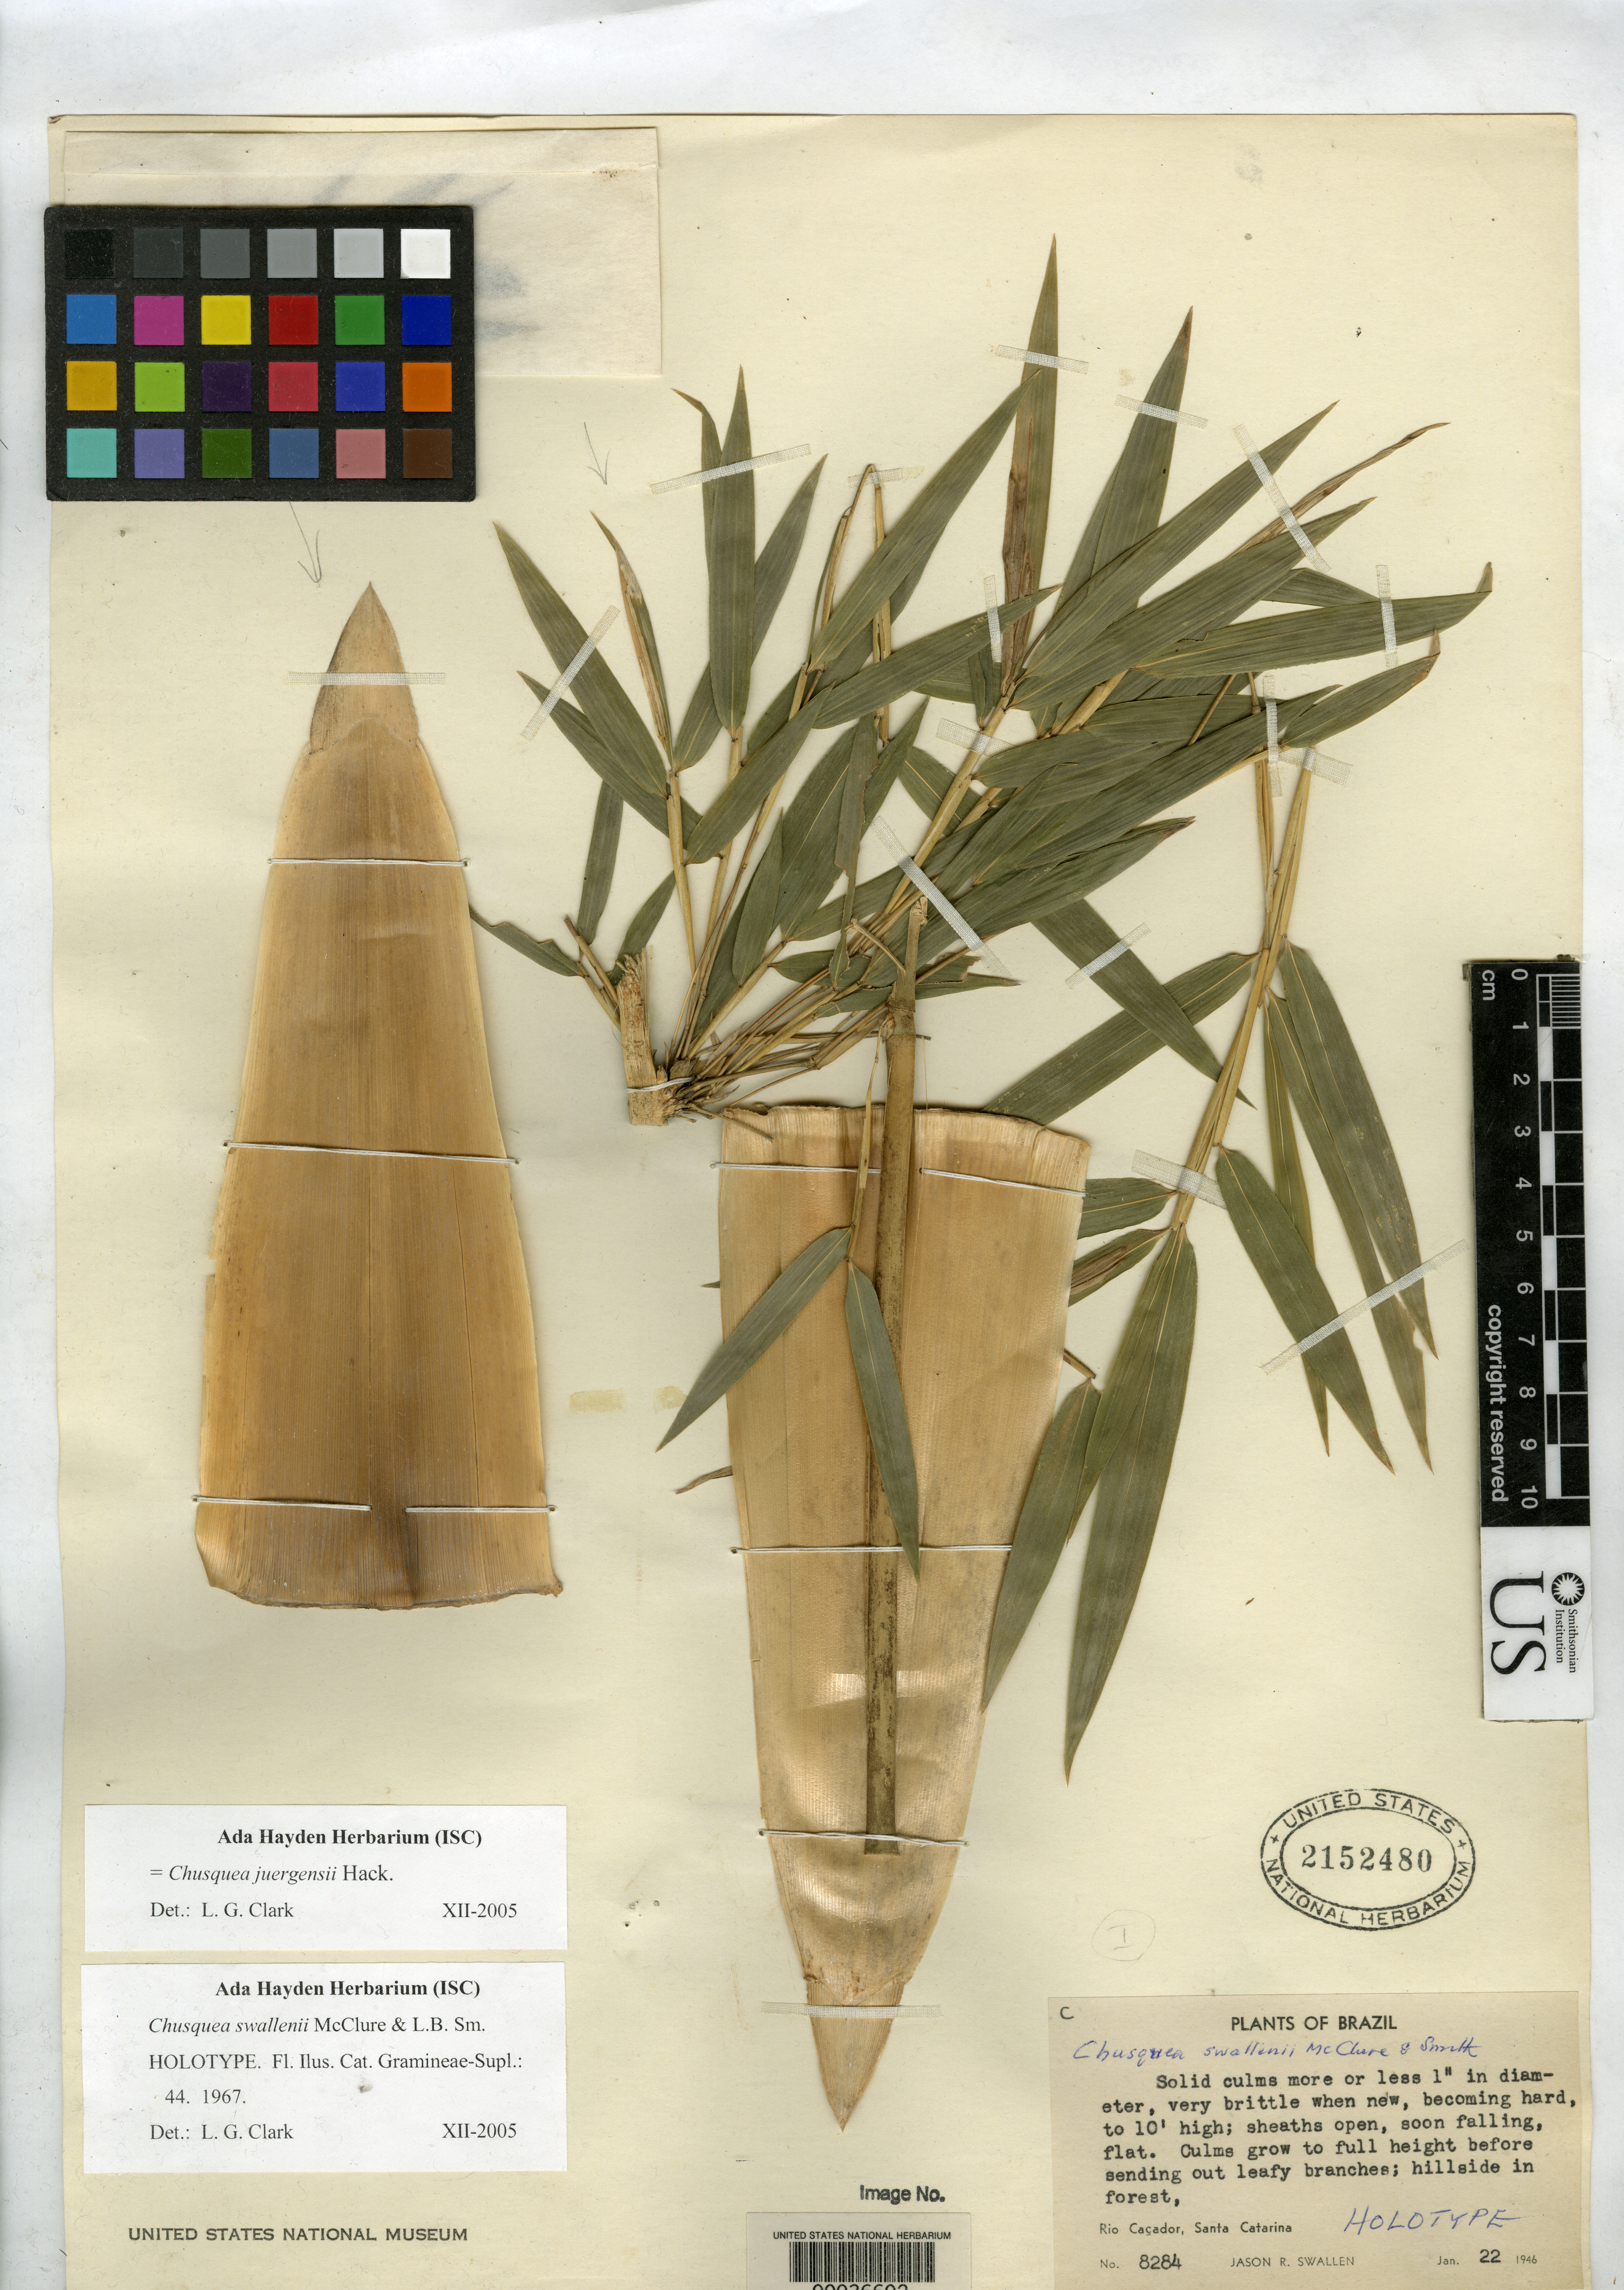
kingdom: Plantae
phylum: Tracheophyta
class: Liliopsida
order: Poales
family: Poaceae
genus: Chusquea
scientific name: Chusquea swallenii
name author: McClure & L.B. Sm.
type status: Holotype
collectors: J. R. Swallen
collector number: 8284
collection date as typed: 22 Jan 1946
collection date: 1946-01-22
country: Brazil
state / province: Santa Catarina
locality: Rio Caçador.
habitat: Hillside in forest.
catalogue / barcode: US 2152480